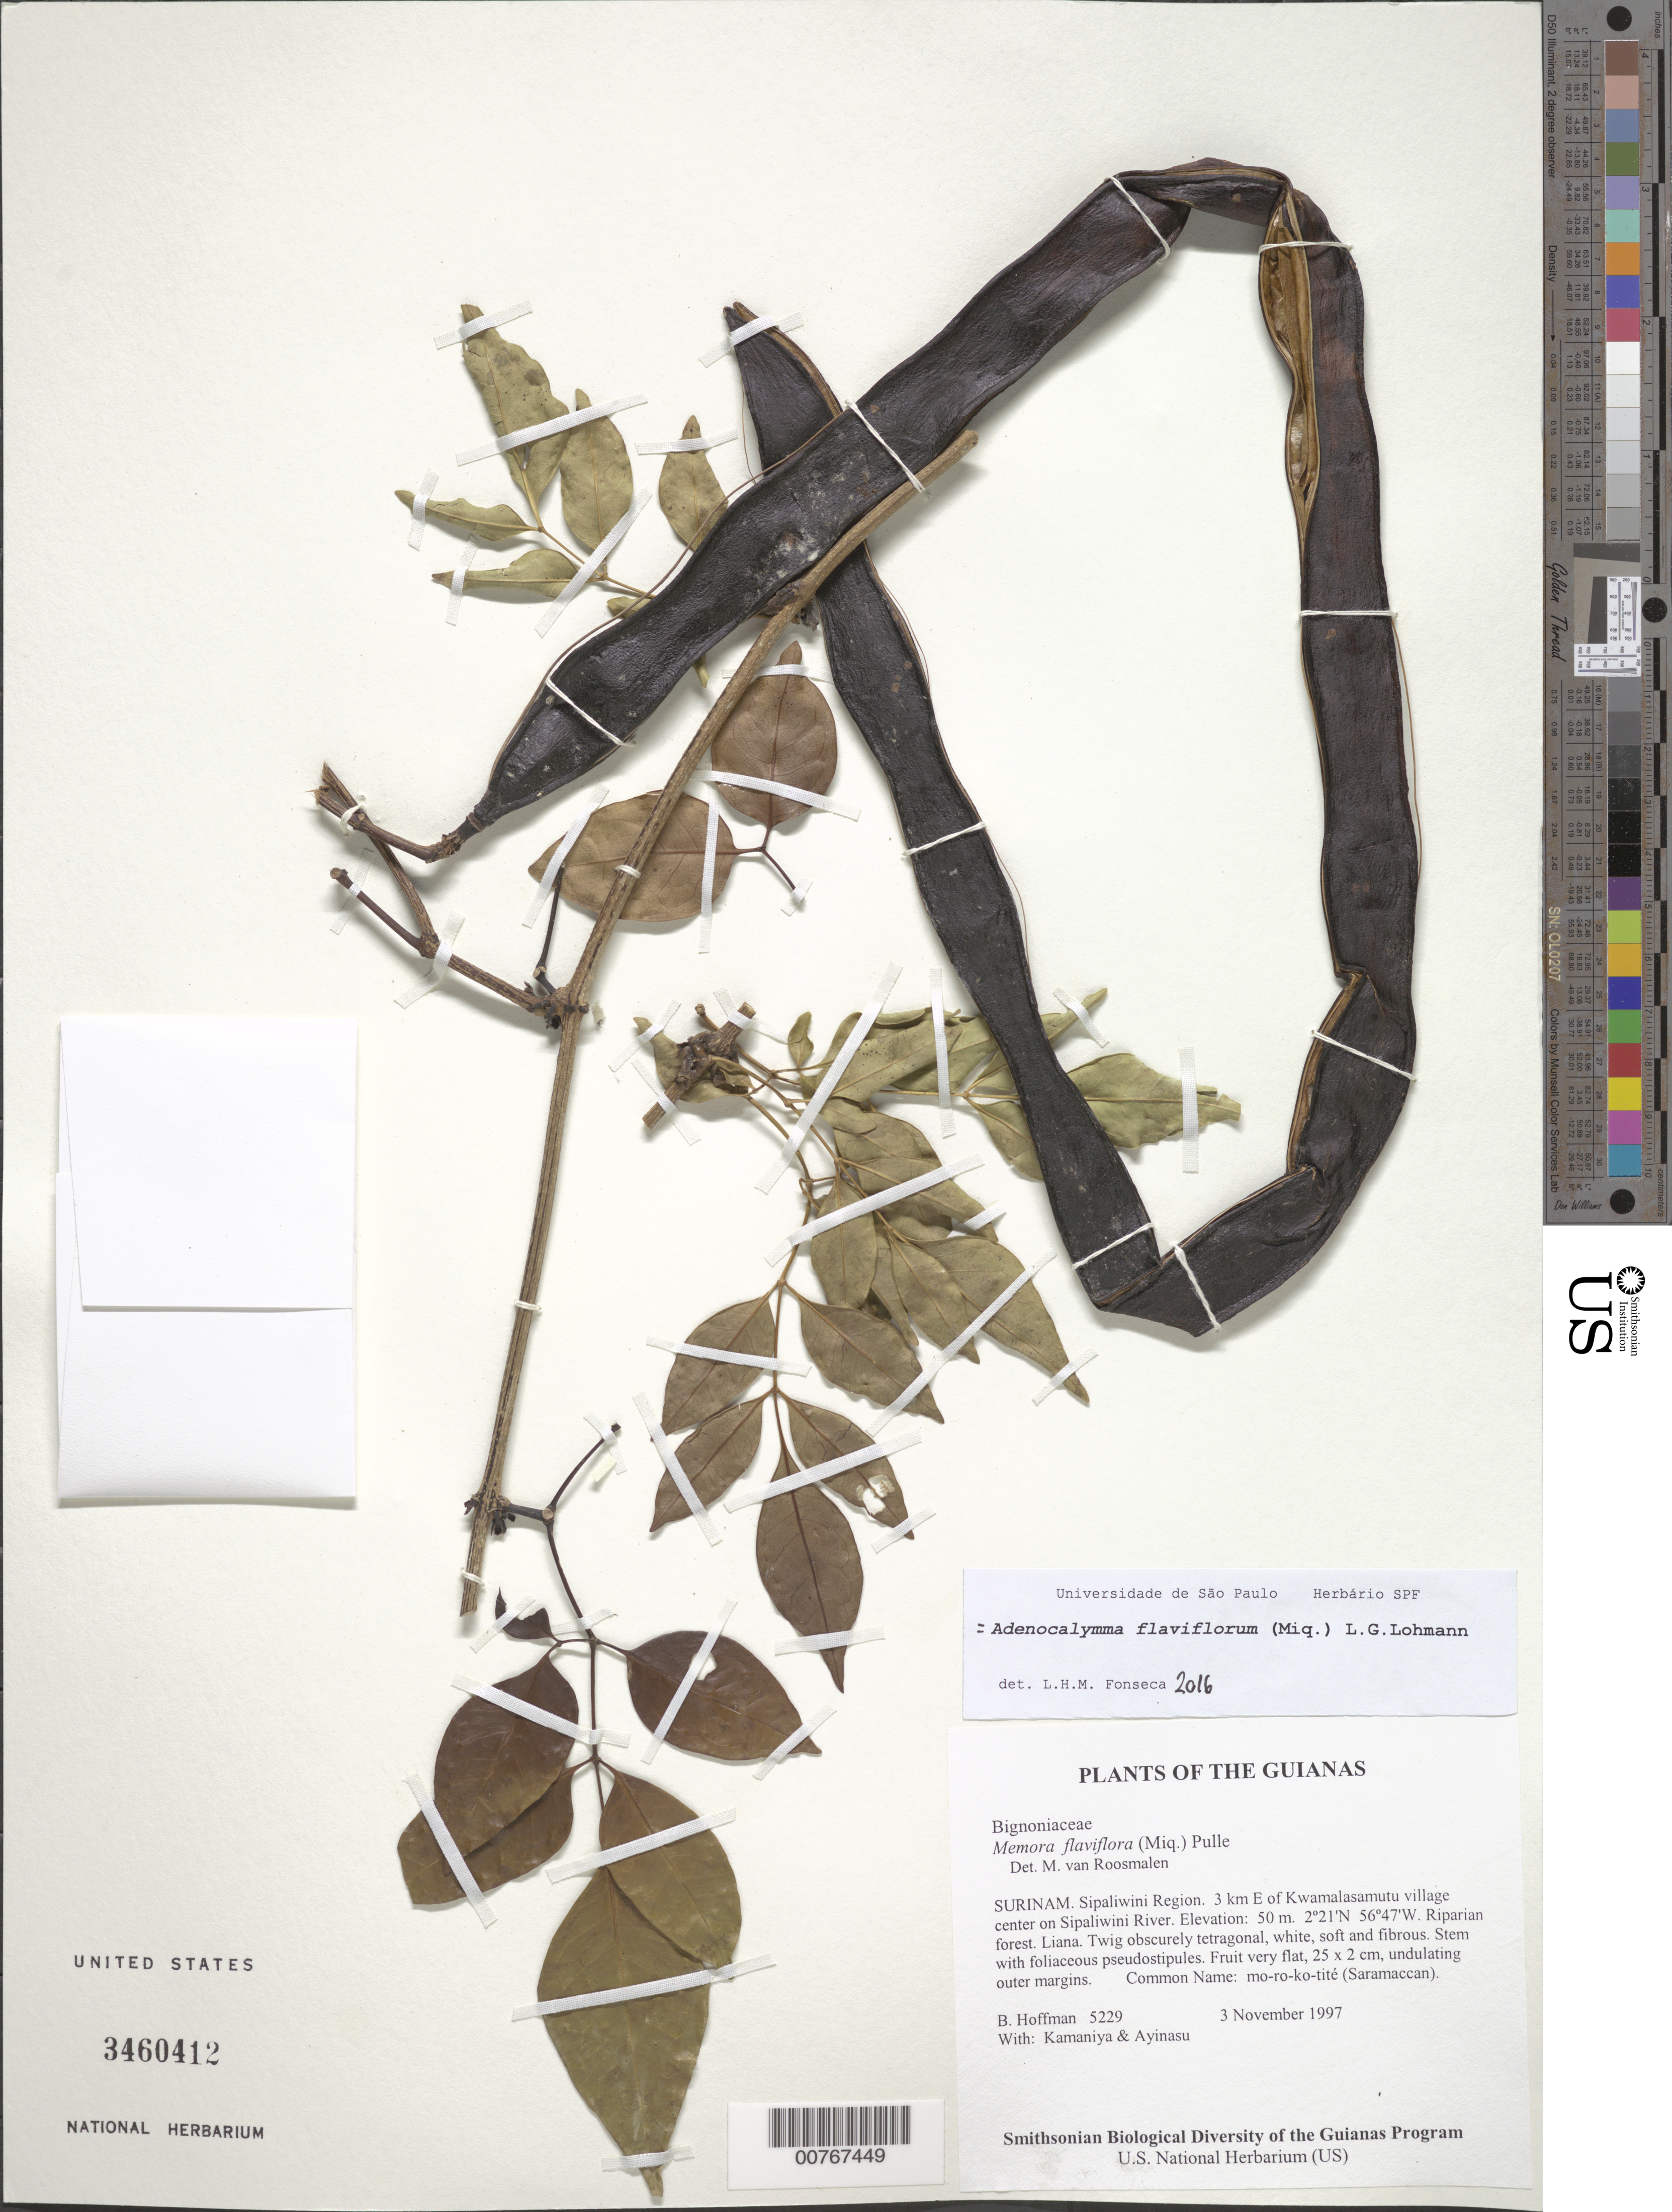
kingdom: Plantae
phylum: Tracheophyta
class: Magnoliopsida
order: Lamiales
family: Bignoniaceae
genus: Adenocalymma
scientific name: Adenocalymma flaviflorum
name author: (Miq.) L.G. Lohmann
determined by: Fonseca, L. H. M.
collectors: B. Hoffman, -. Kamaniya & -. Ayinasu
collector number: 5229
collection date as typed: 3 November 1997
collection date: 1997-11-03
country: Suriname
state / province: Sipaliwini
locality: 3 km E of Kwamalasamutu village center on Sipaliwini River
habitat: Riparian forest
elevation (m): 50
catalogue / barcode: US 3460412